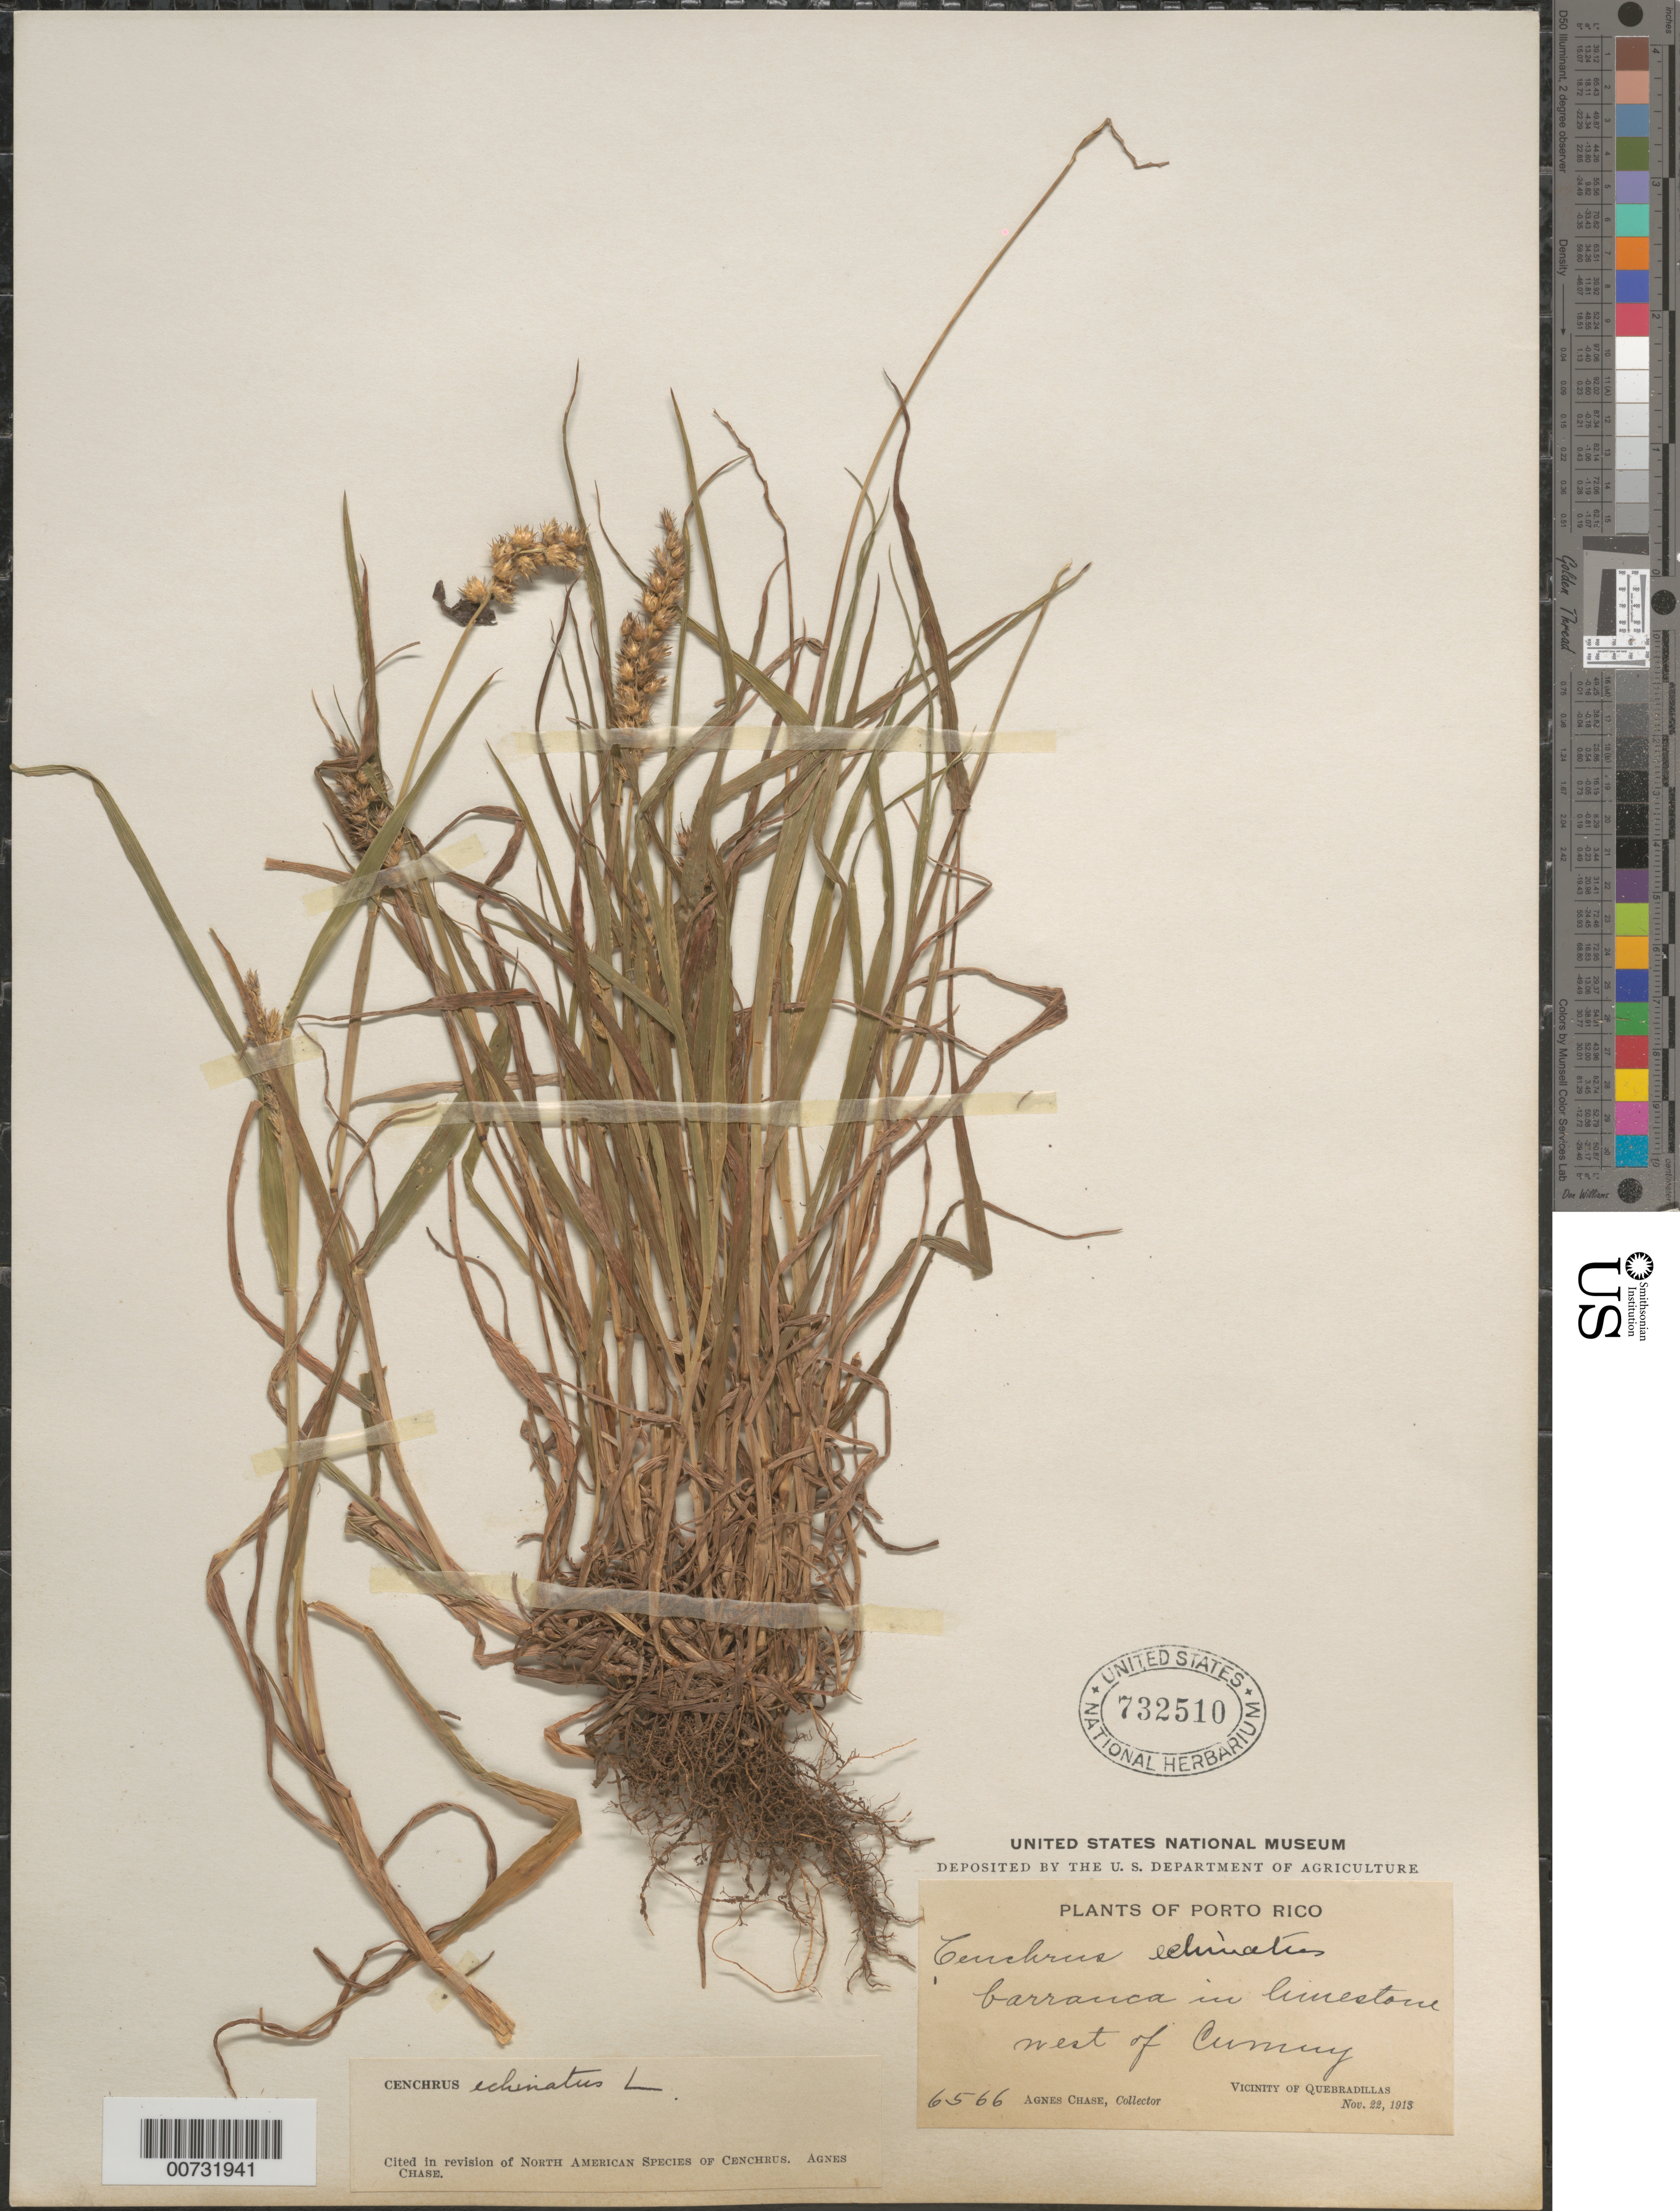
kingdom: Plantae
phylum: Tracheophyta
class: Liliopsida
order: Poales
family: Poaceae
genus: Cenchrus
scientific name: Cenchrus echinatus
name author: L.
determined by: Chase, [M.] Agnes, (US)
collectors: A. Chase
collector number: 6566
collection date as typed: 22 Nov 1913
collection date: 1913-11-22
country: Puerto Rico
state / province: Camuy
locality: Camuy, W of; vic of Quebradillas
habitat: Barranca in limestone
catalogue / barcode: US 732510